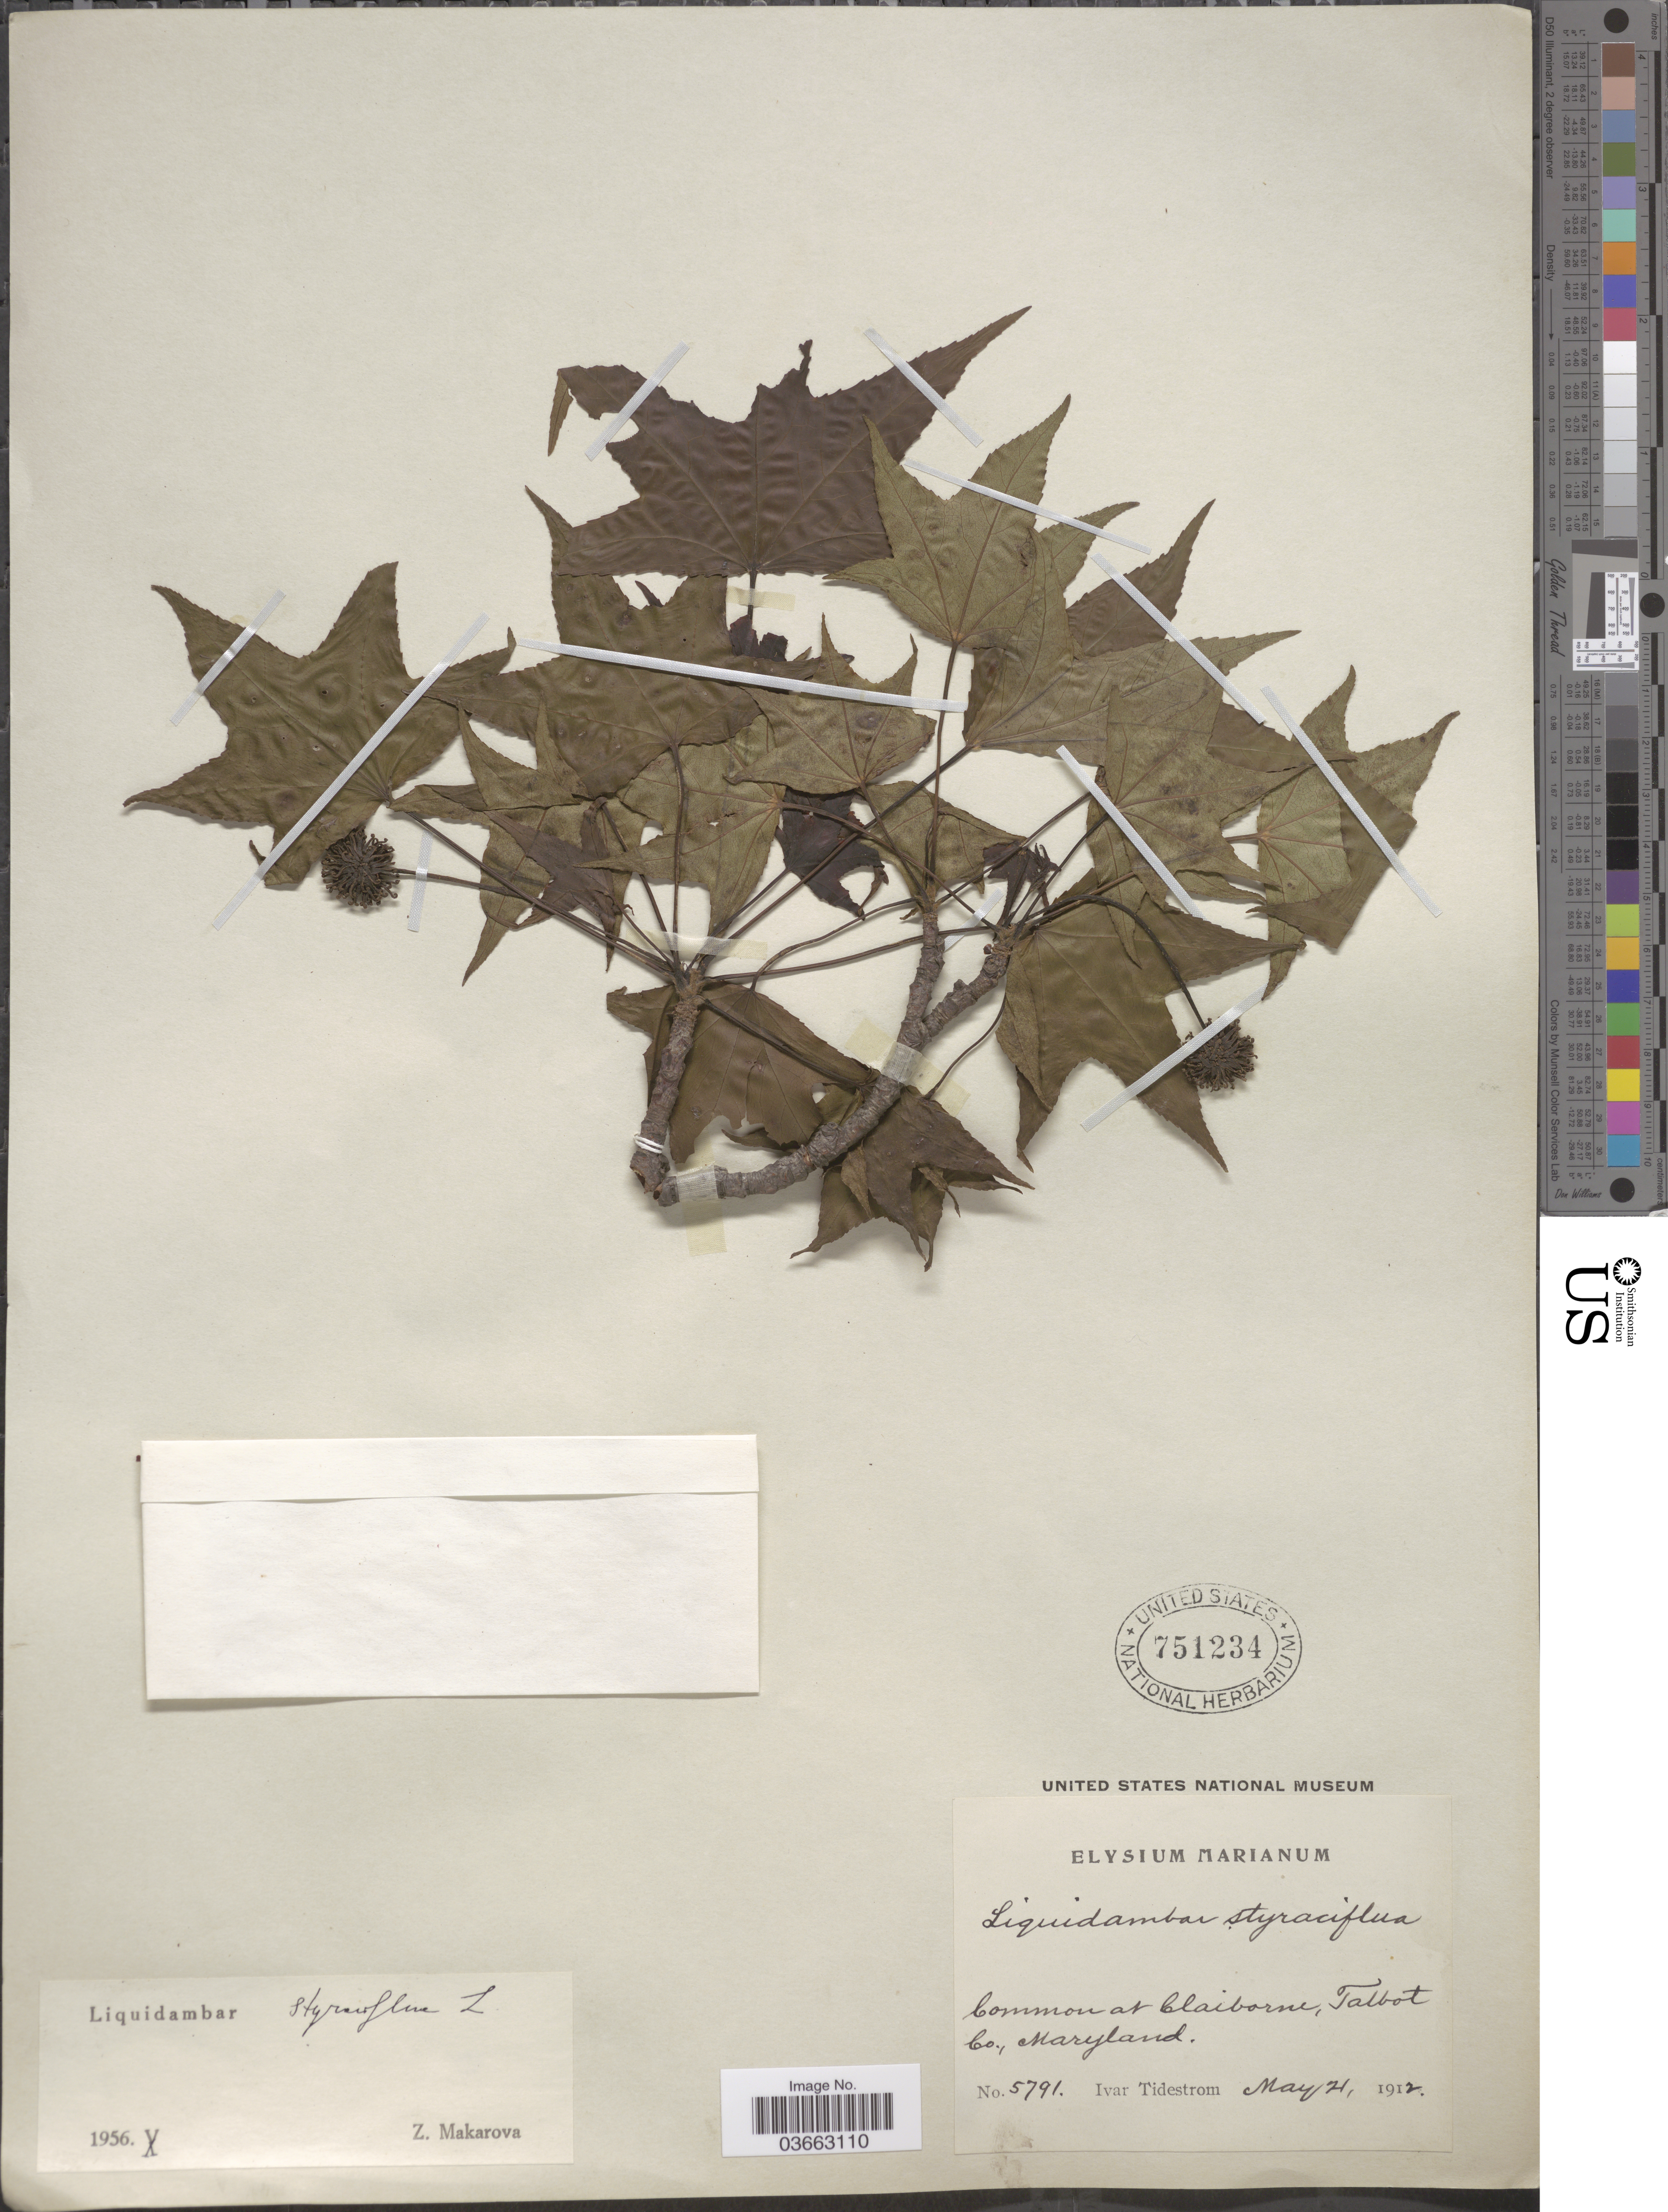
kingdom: Plantae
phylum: Tracheophyta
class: Magnoliopsida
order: Saxifragales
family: Altingiaceae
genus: Liquidambar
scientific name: Liquidambar styraciflua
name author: L.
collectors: I. F. Tidestrom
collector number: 5791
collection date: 1912-05-21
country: United States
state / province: Maryland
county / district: Talbot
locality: Common at Claiborne, Talbot Co.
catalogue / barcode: US 751234